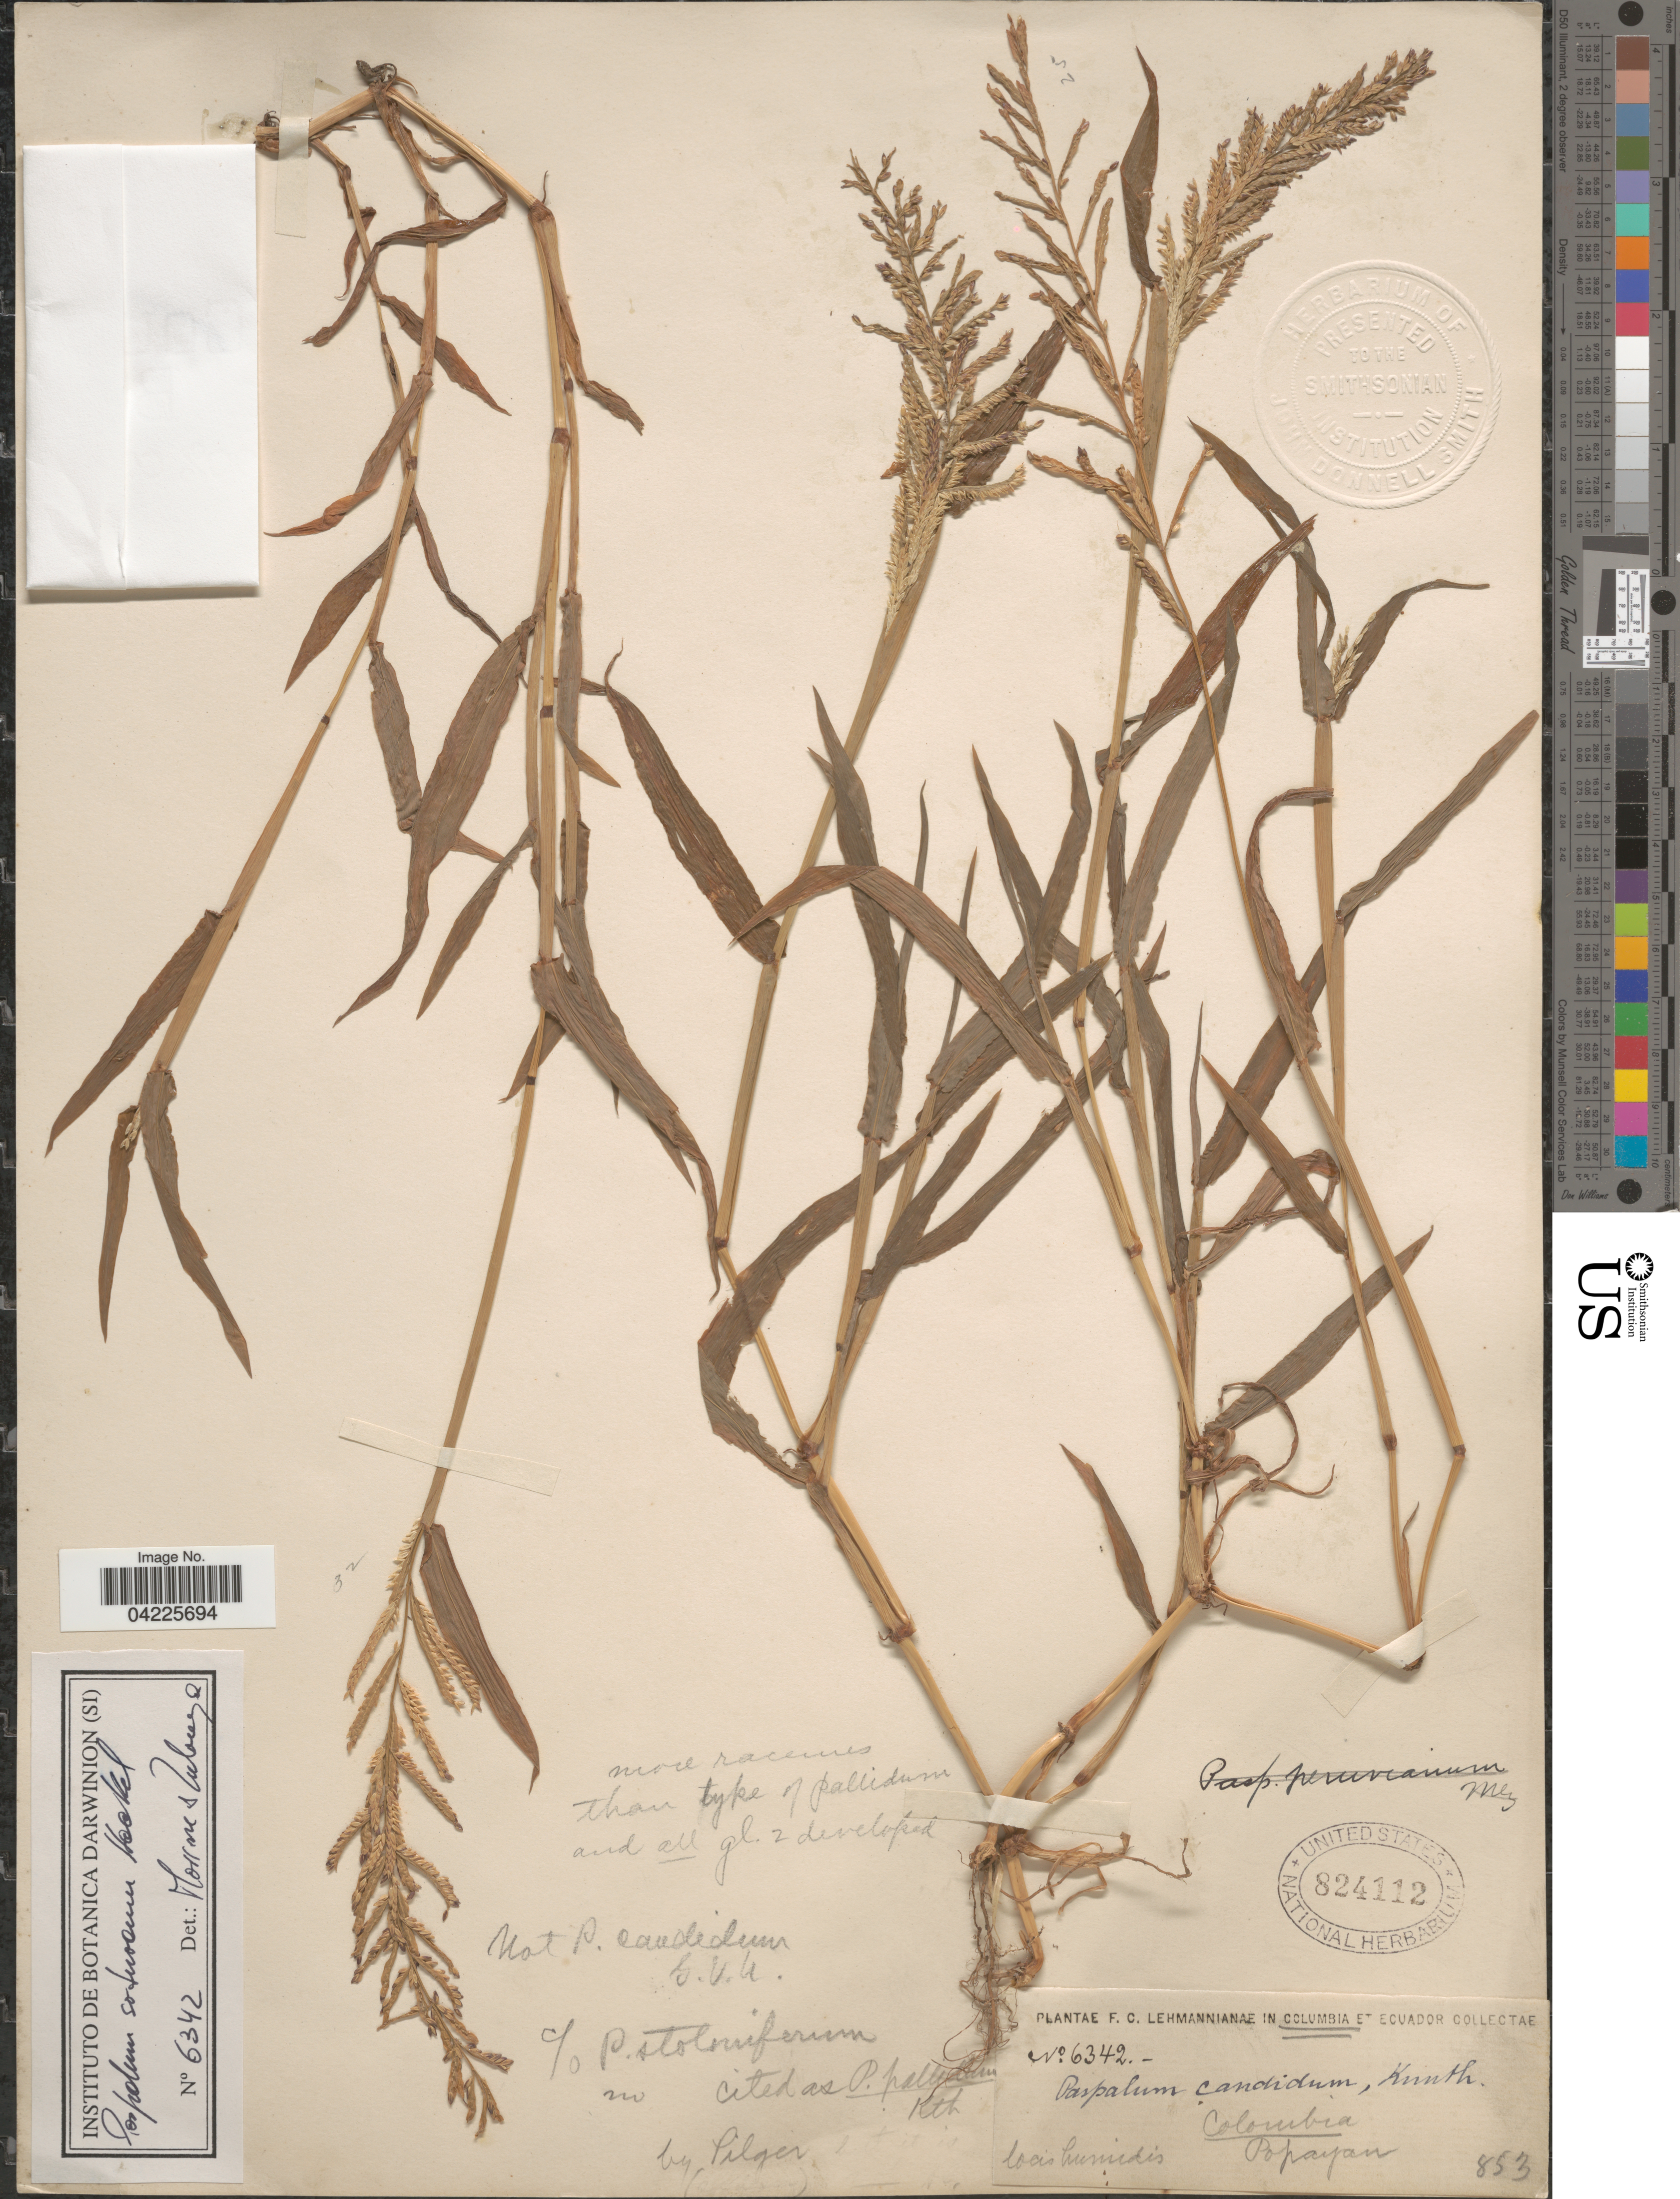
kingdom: Plantae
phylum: Tracheophyta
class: Liliopsida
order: Poales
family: Poaceae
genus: Paspalum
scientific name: Paspalum sodiroanum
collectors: F. C. Lehmann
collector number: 6342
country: Colombia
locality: Popayan.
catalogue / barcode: US 824112